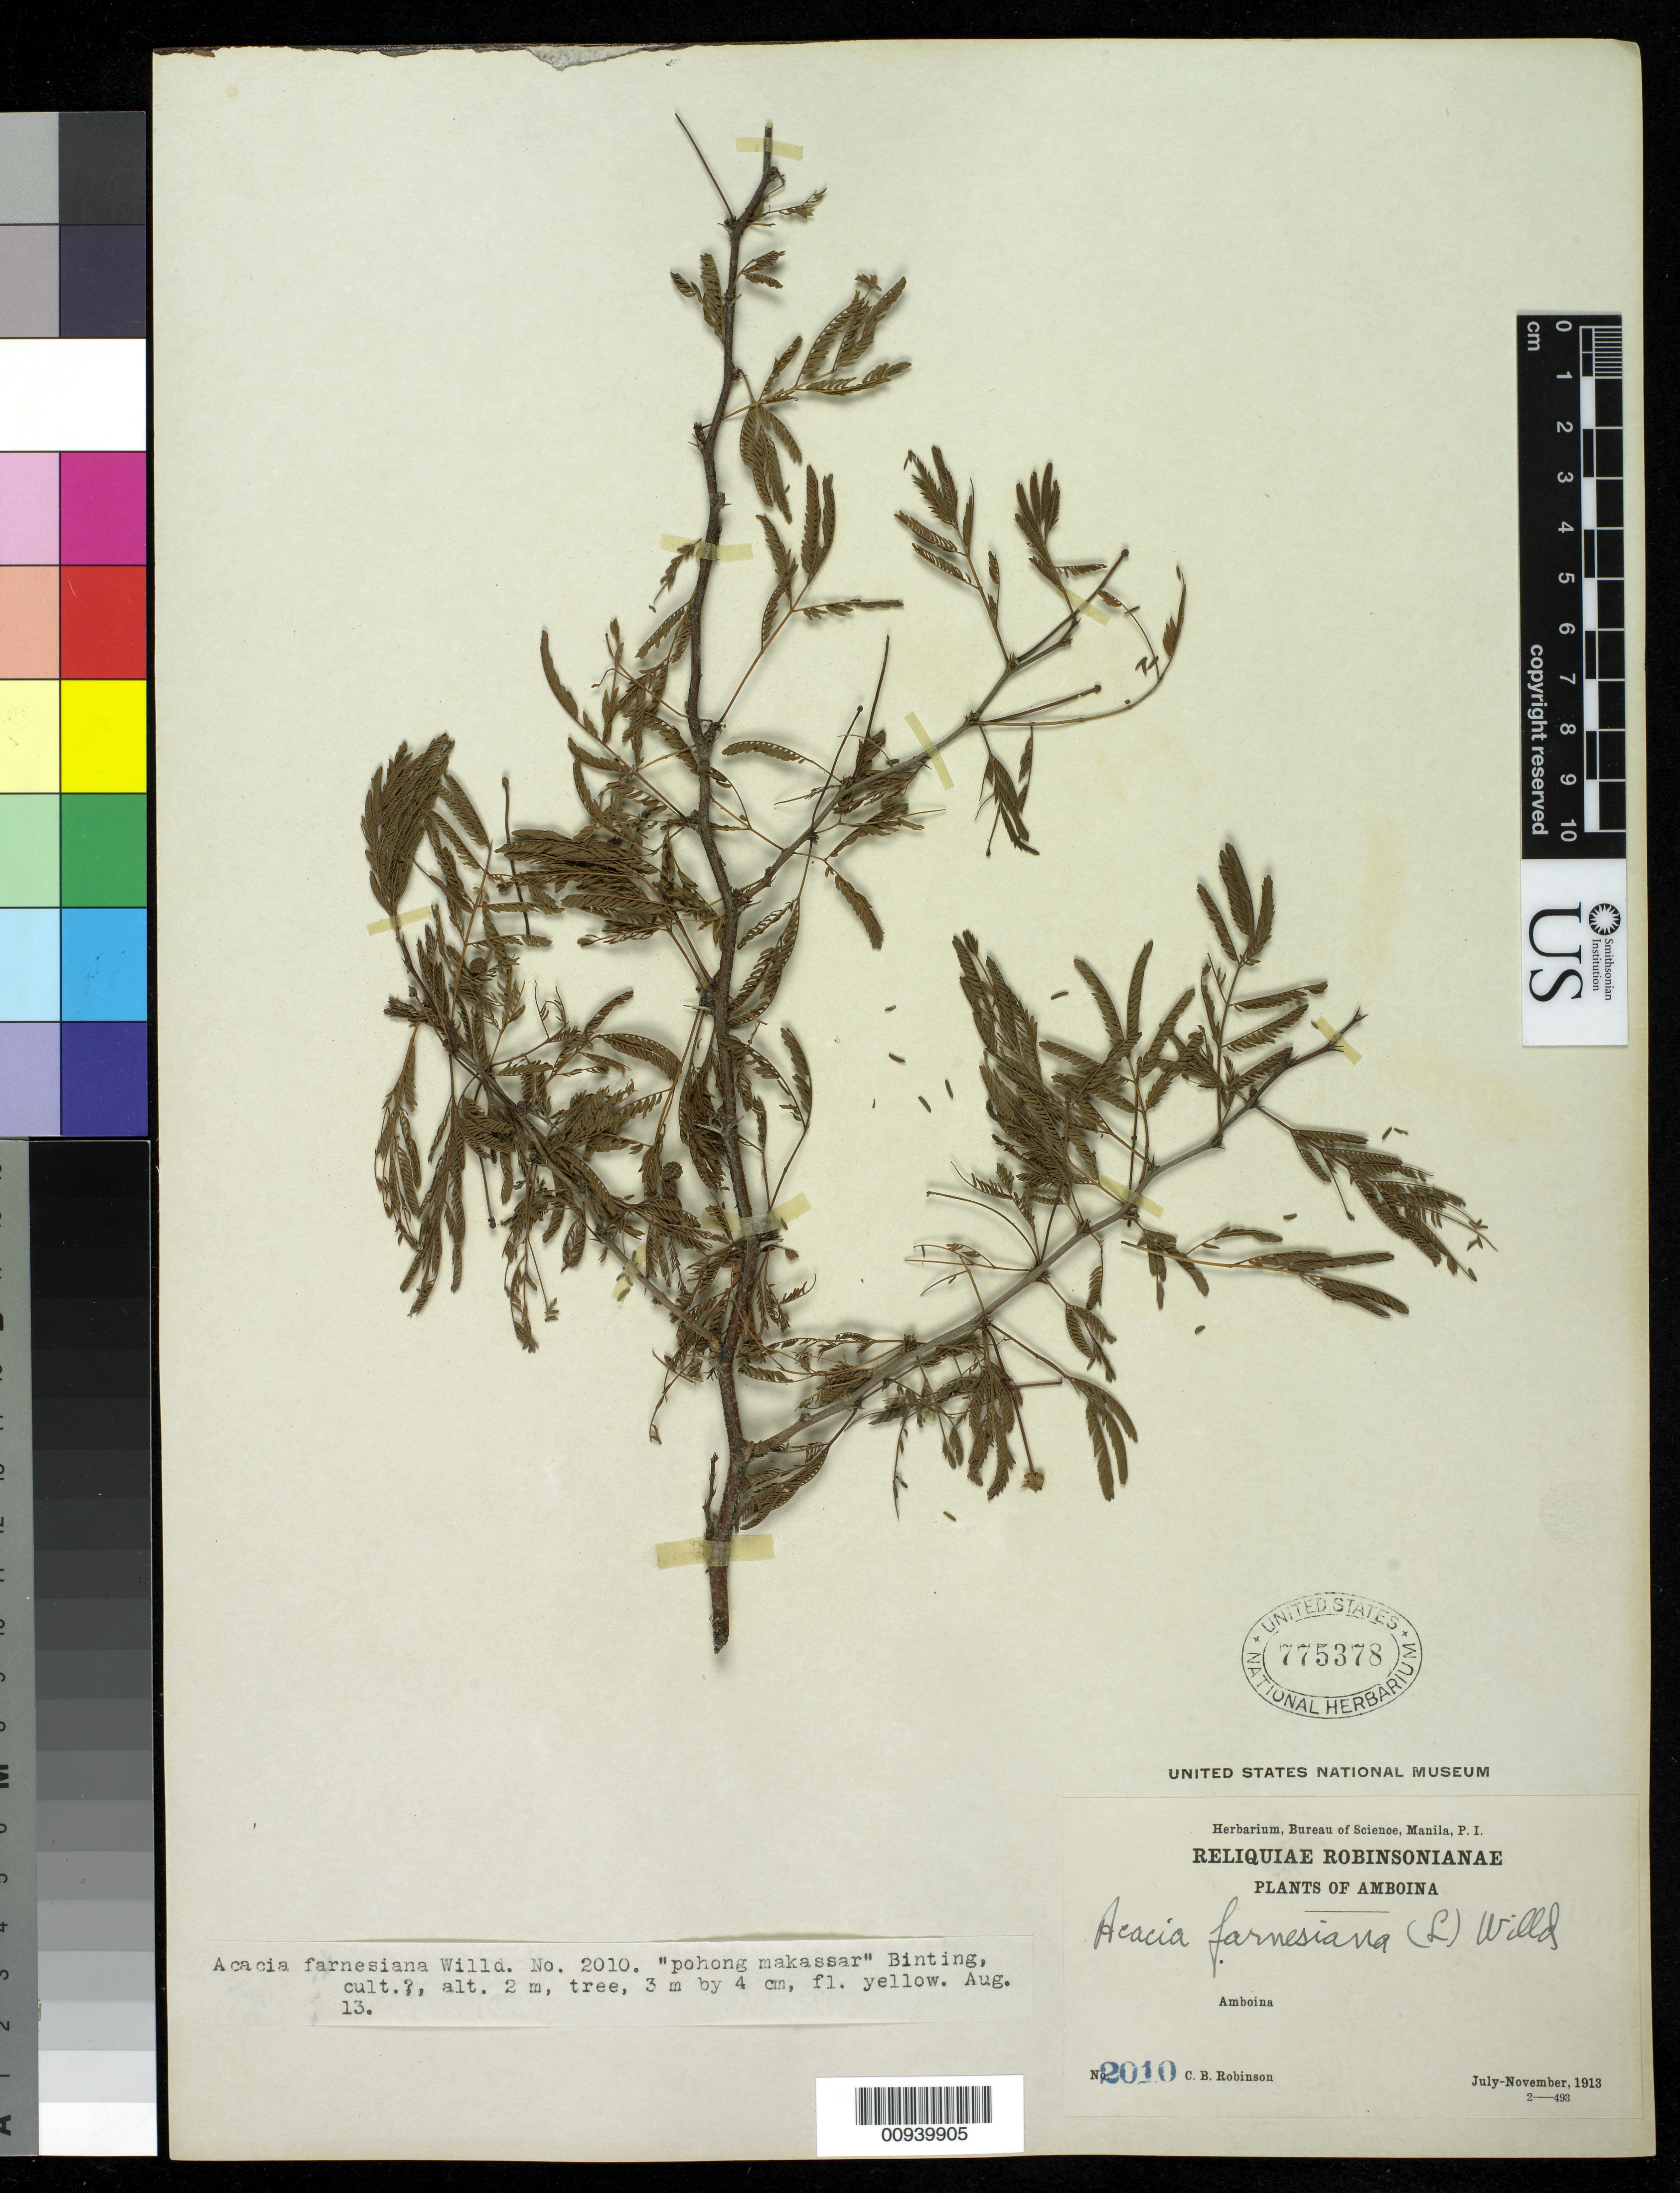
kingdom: Plantae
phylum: Tracheophyta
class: Magnoliopsida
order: Fabales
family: Fabaceae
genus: Vachellia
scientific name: Vachellia farnesiana var. farnesiana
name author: (L.) Wight & Arn.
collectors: C. Robinson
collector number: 2010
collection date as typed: Jul 1913 to Nov 1913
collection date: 1913-07/1913-11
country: Indonesia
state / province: Maluku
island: Ambon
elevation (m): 2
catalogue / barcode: US 775378